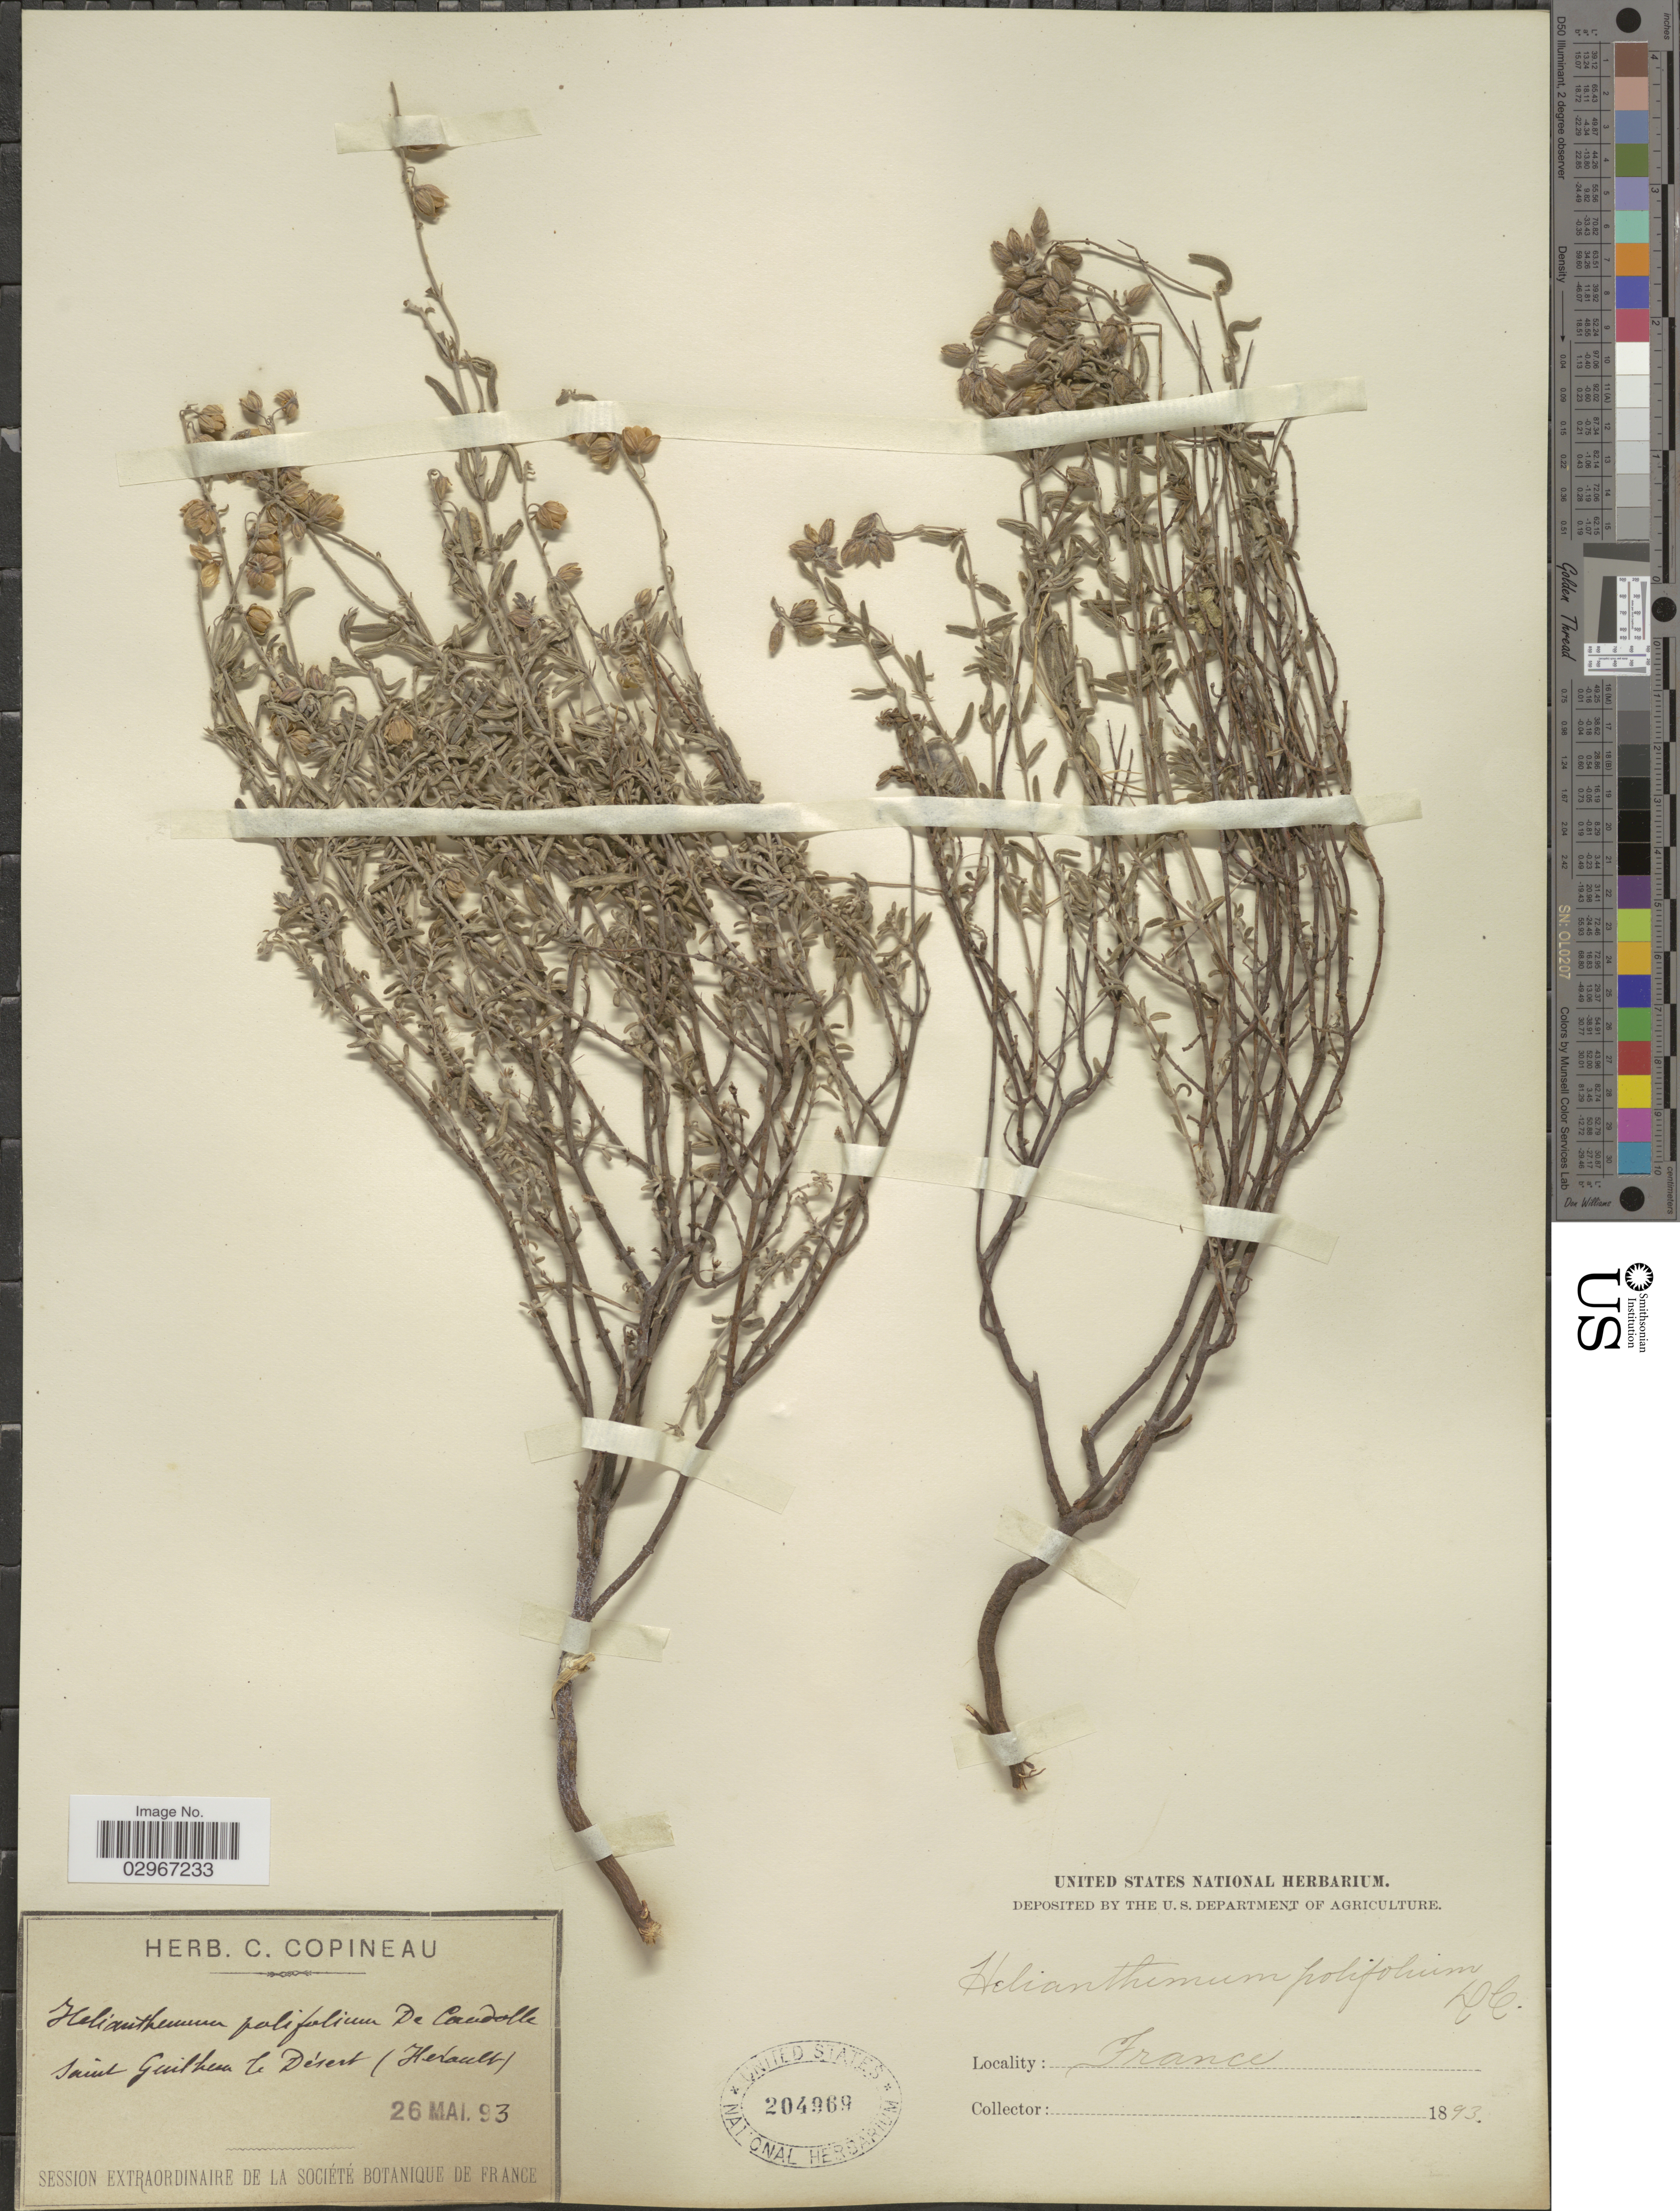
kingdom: Plantae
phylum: Tracheophyta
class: Magnoliopsida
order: Malvales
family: Cistaceae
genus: Helianthemum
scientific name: Helianthemum polifolium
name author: Mill.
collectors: ex herb. C. Copineau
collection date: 1893-05-26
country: France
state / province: Occitanie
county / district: Hérault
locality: Saint Guilhem le Desert (Herault).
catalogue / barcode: US 204969